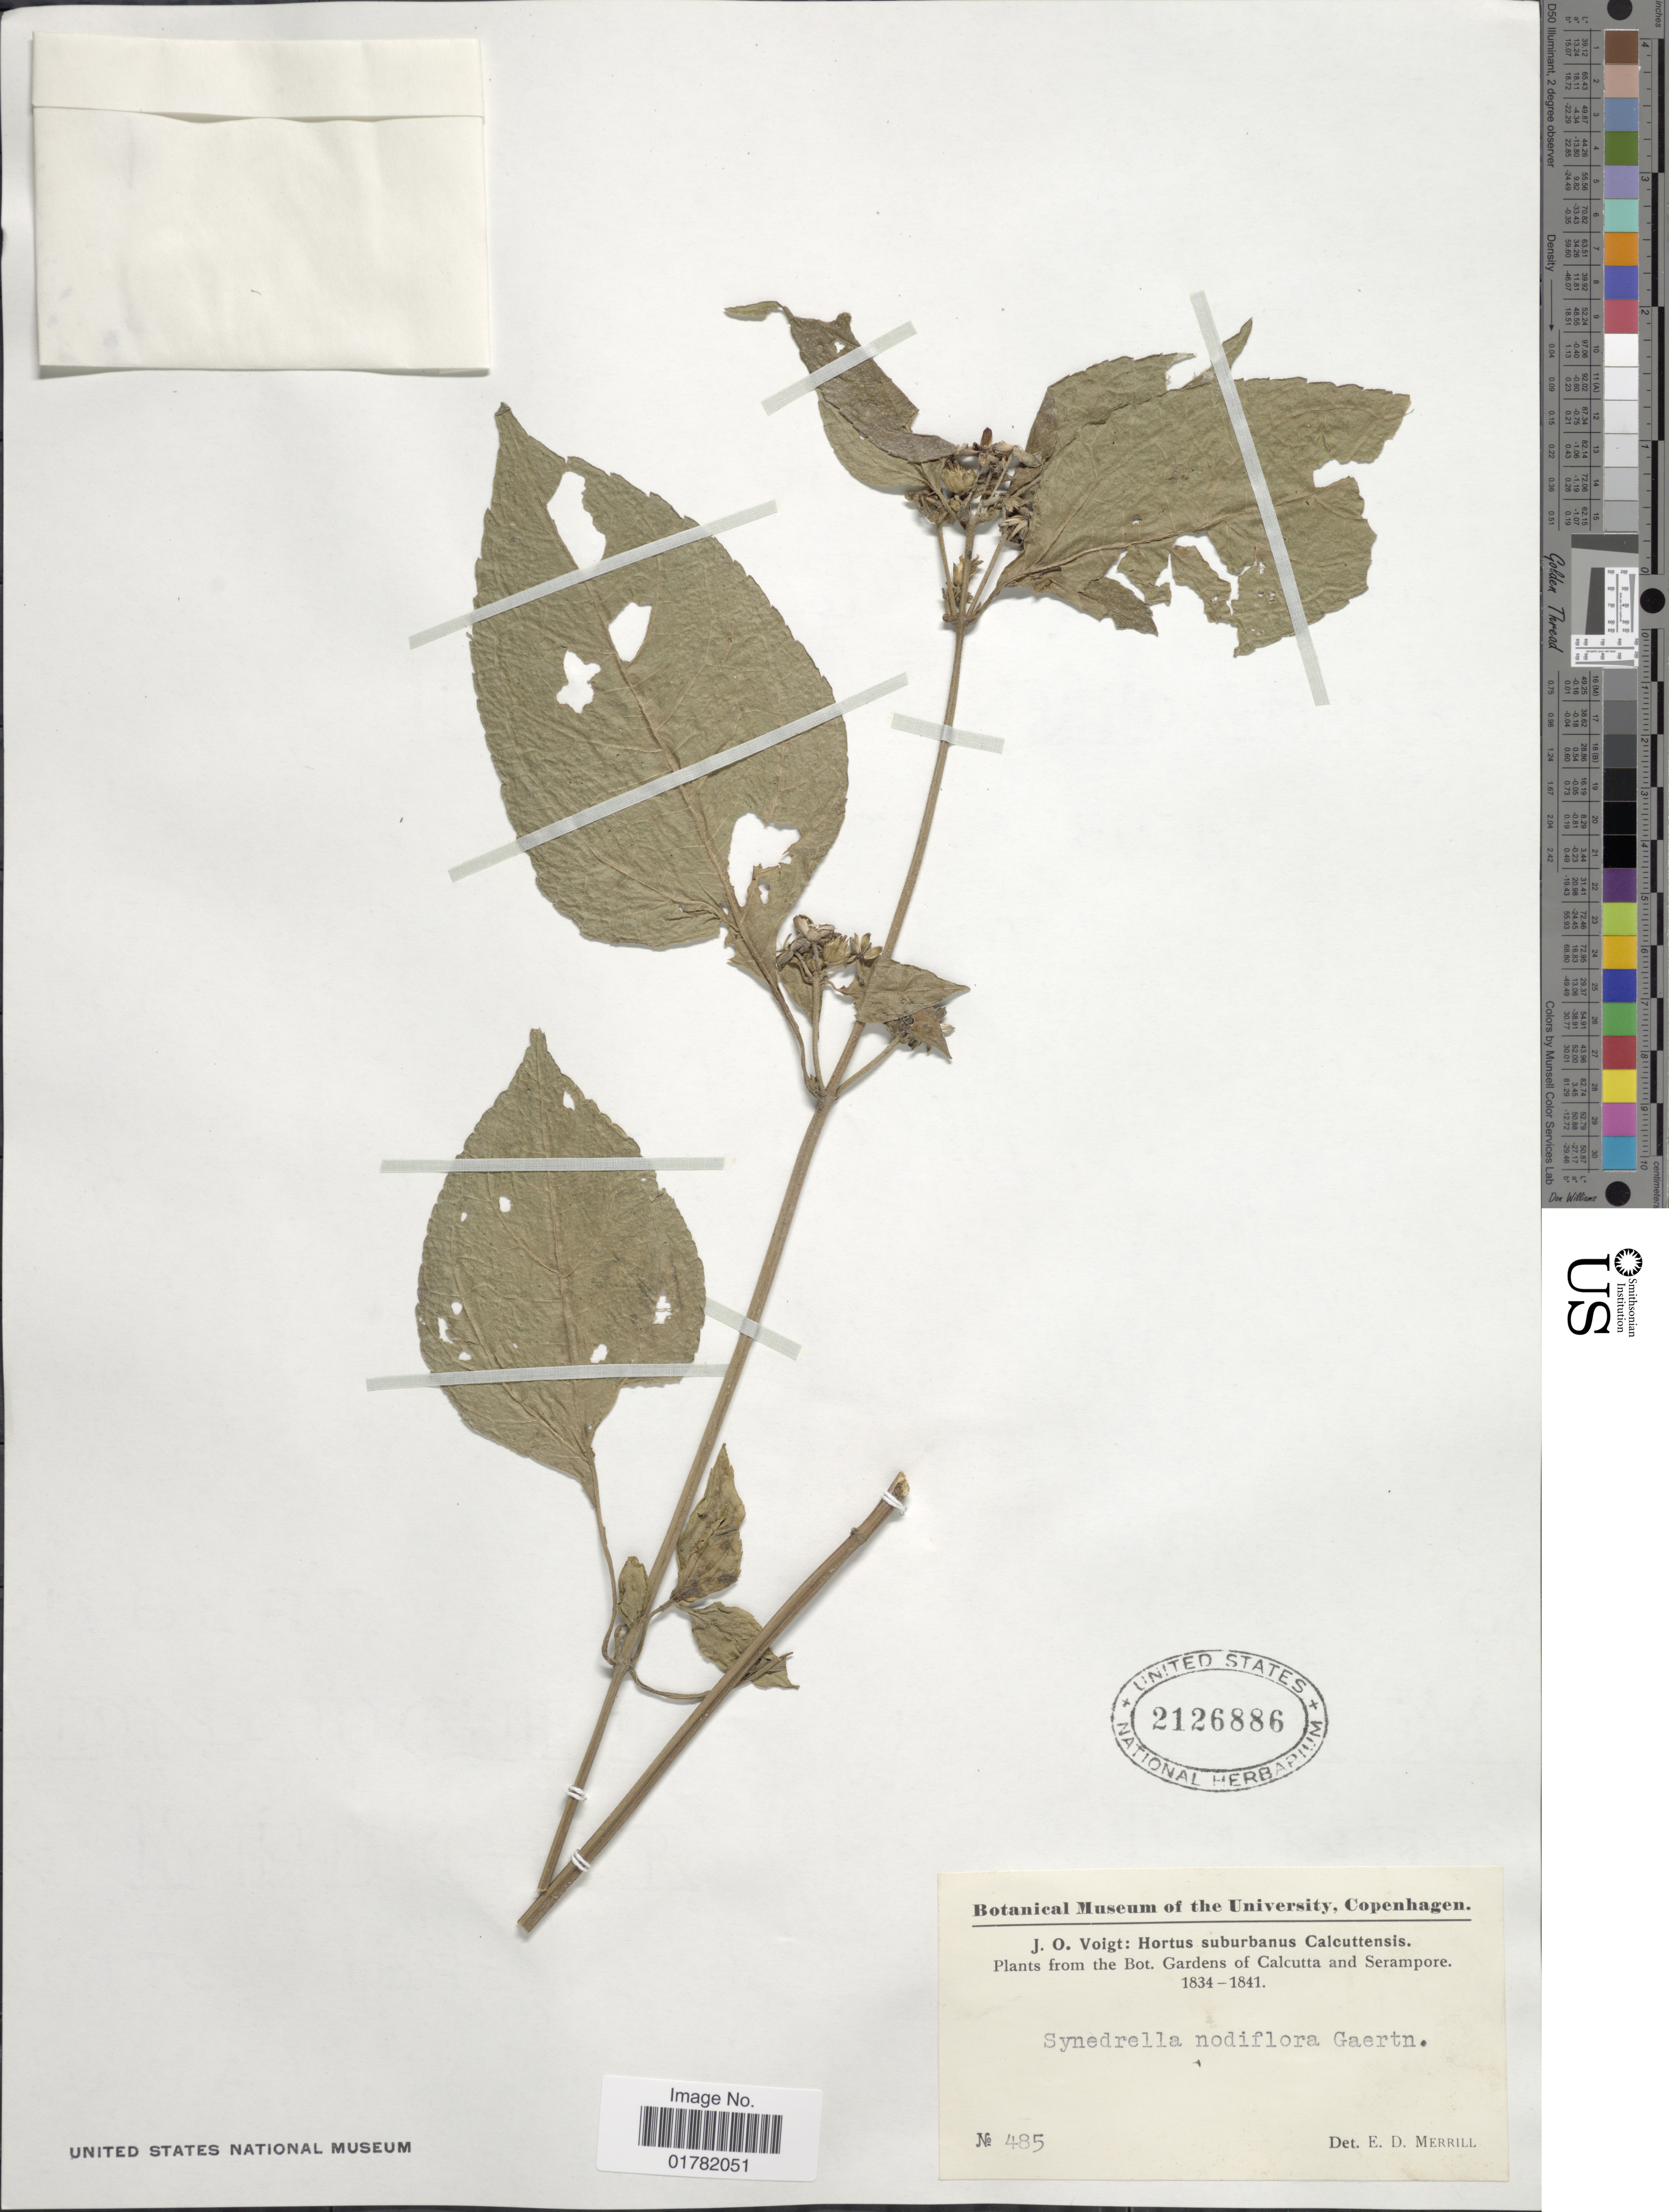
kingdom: Plantae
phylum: Tracheophyta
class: Magnoliopsida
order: Asterales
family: Asteraceae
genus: Synedrella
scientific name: Synedrella nodiflora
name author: (L.) Gaertn.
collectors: J. O. Voigt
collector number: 485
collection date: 1834/1841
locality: Hortus sububanus Calcuttensis, from the Bot. gardens of Calcutta and Serampore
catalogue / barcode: US 2126886